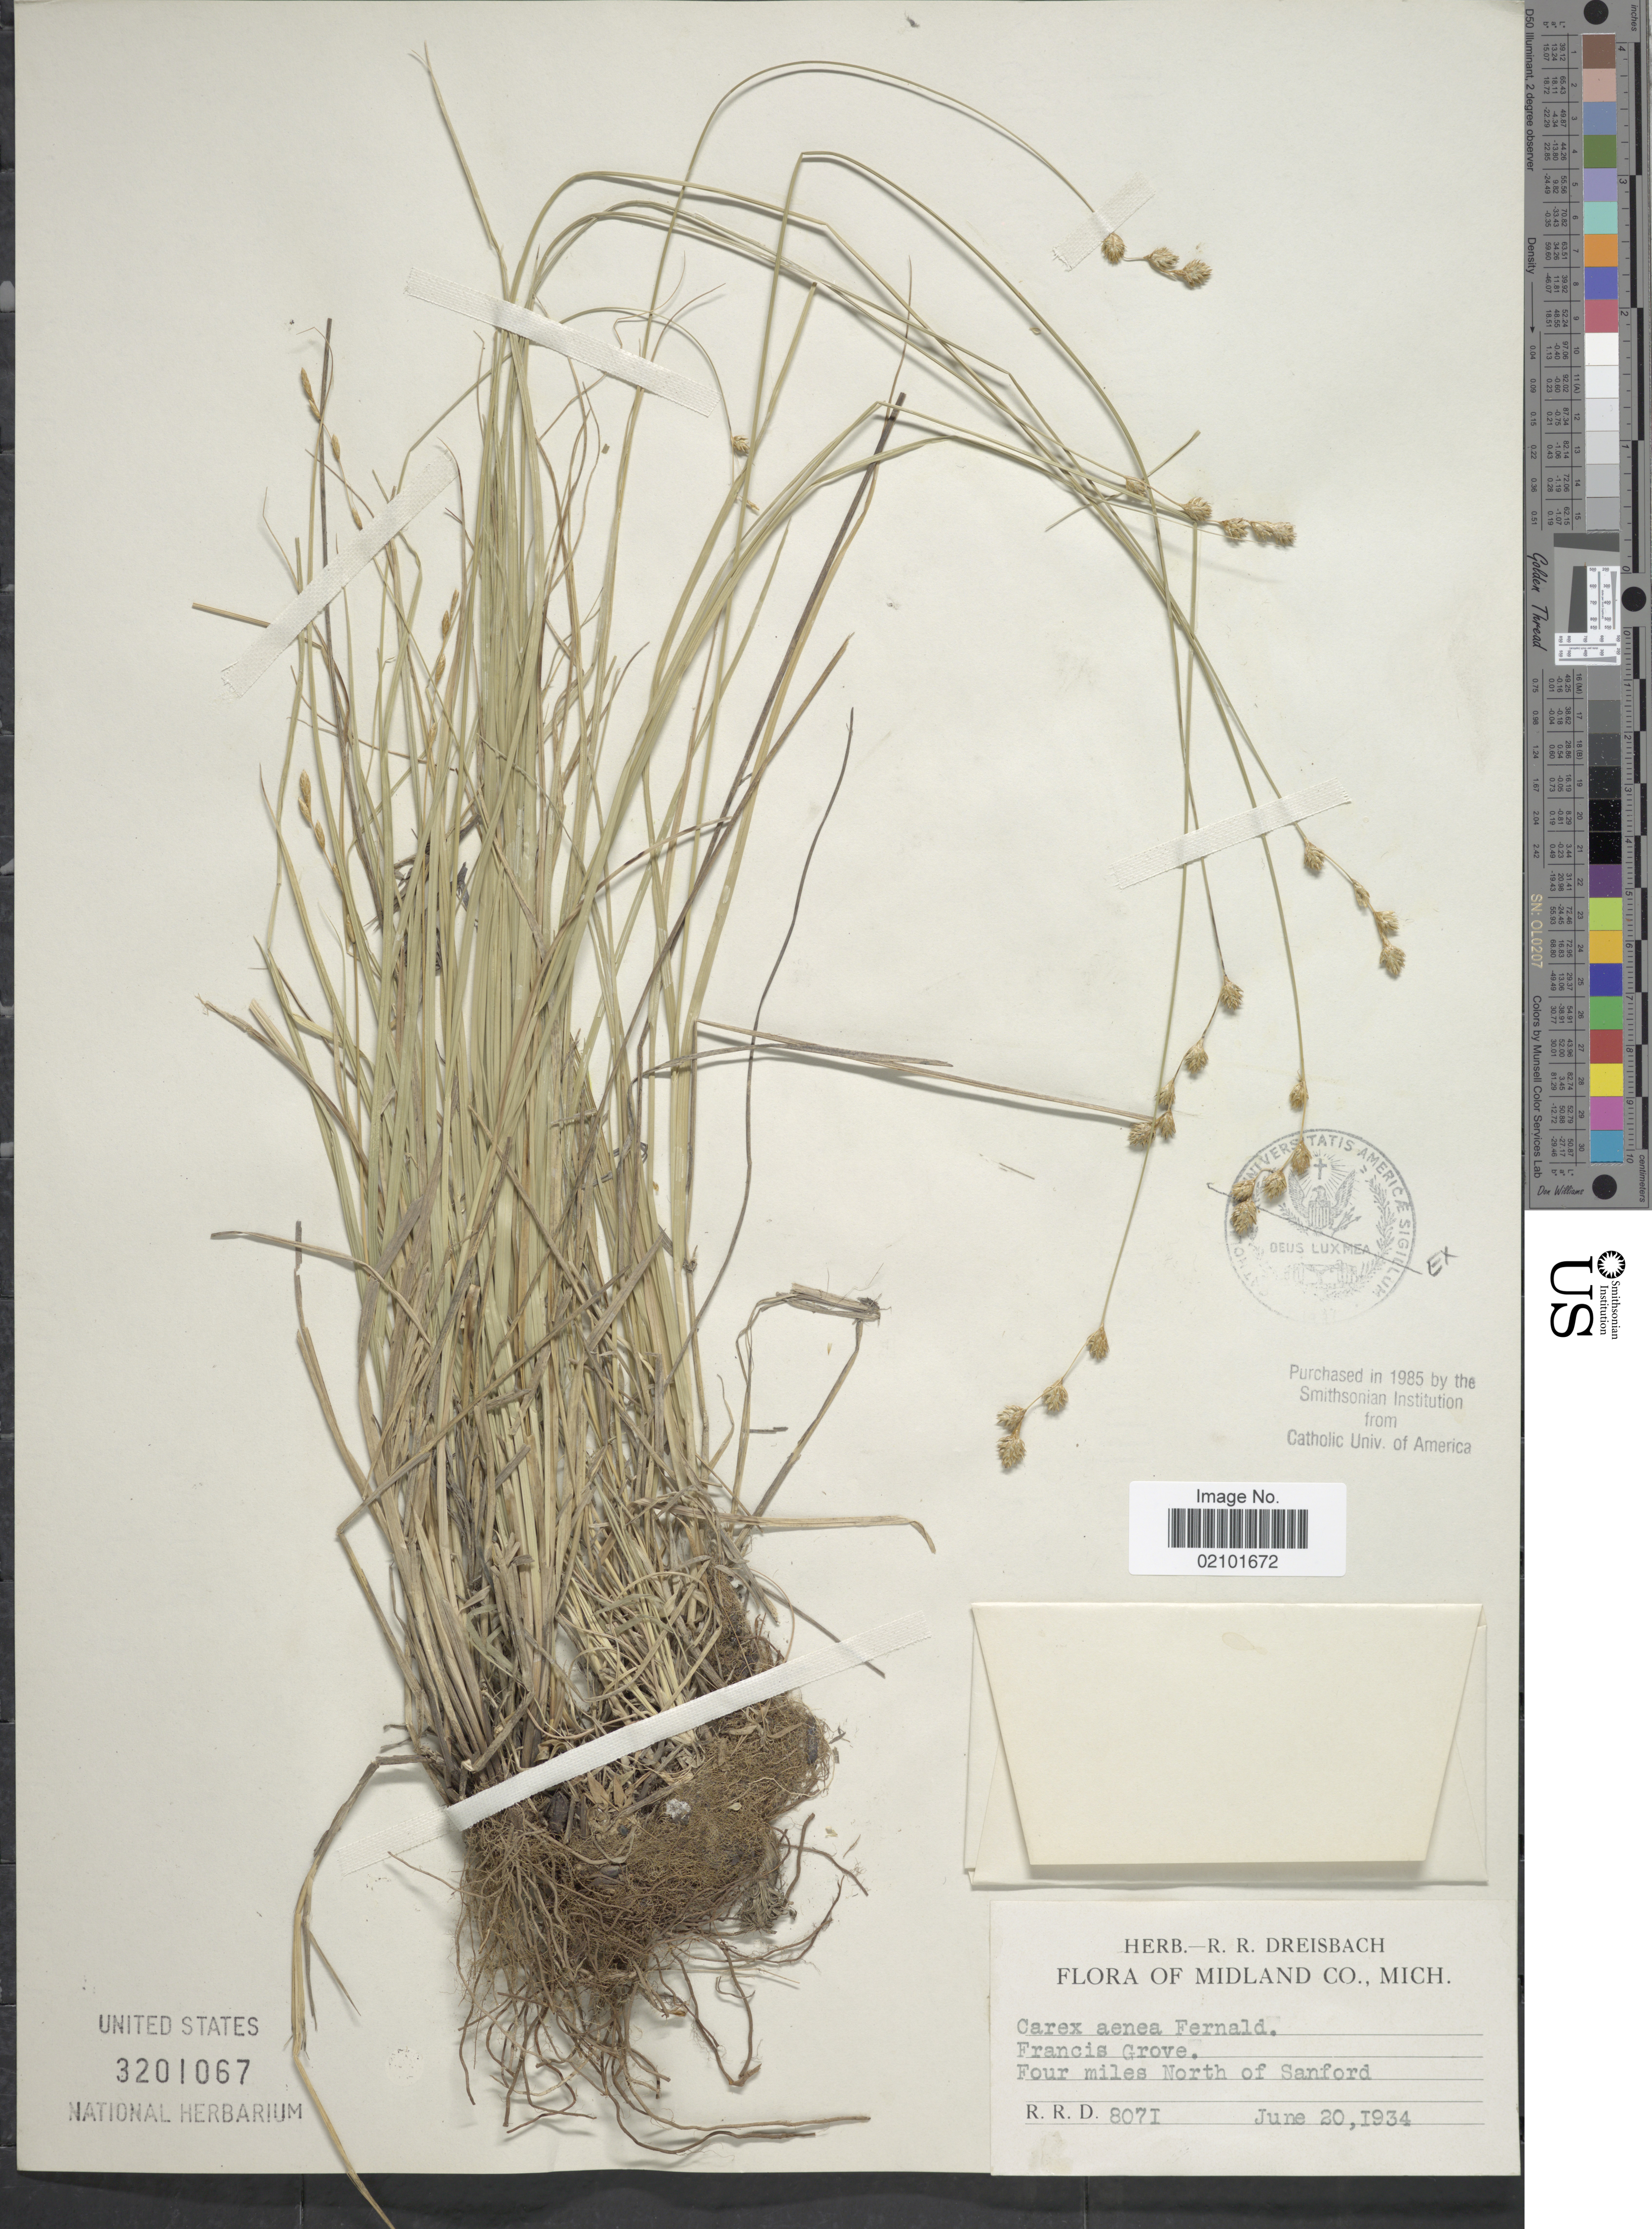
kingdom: Plantae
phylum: Tracheophyta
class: Liliopsida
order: Poales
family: Cyperaceae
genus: Carex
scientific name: Carex foenea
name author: Willd.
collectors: R. Dreisbach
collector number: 8071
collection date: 1934-06-20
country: United States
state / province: Michigan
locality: Midland Co. Francis Grove. Four miles North of Sanford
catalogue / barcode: US 3201067